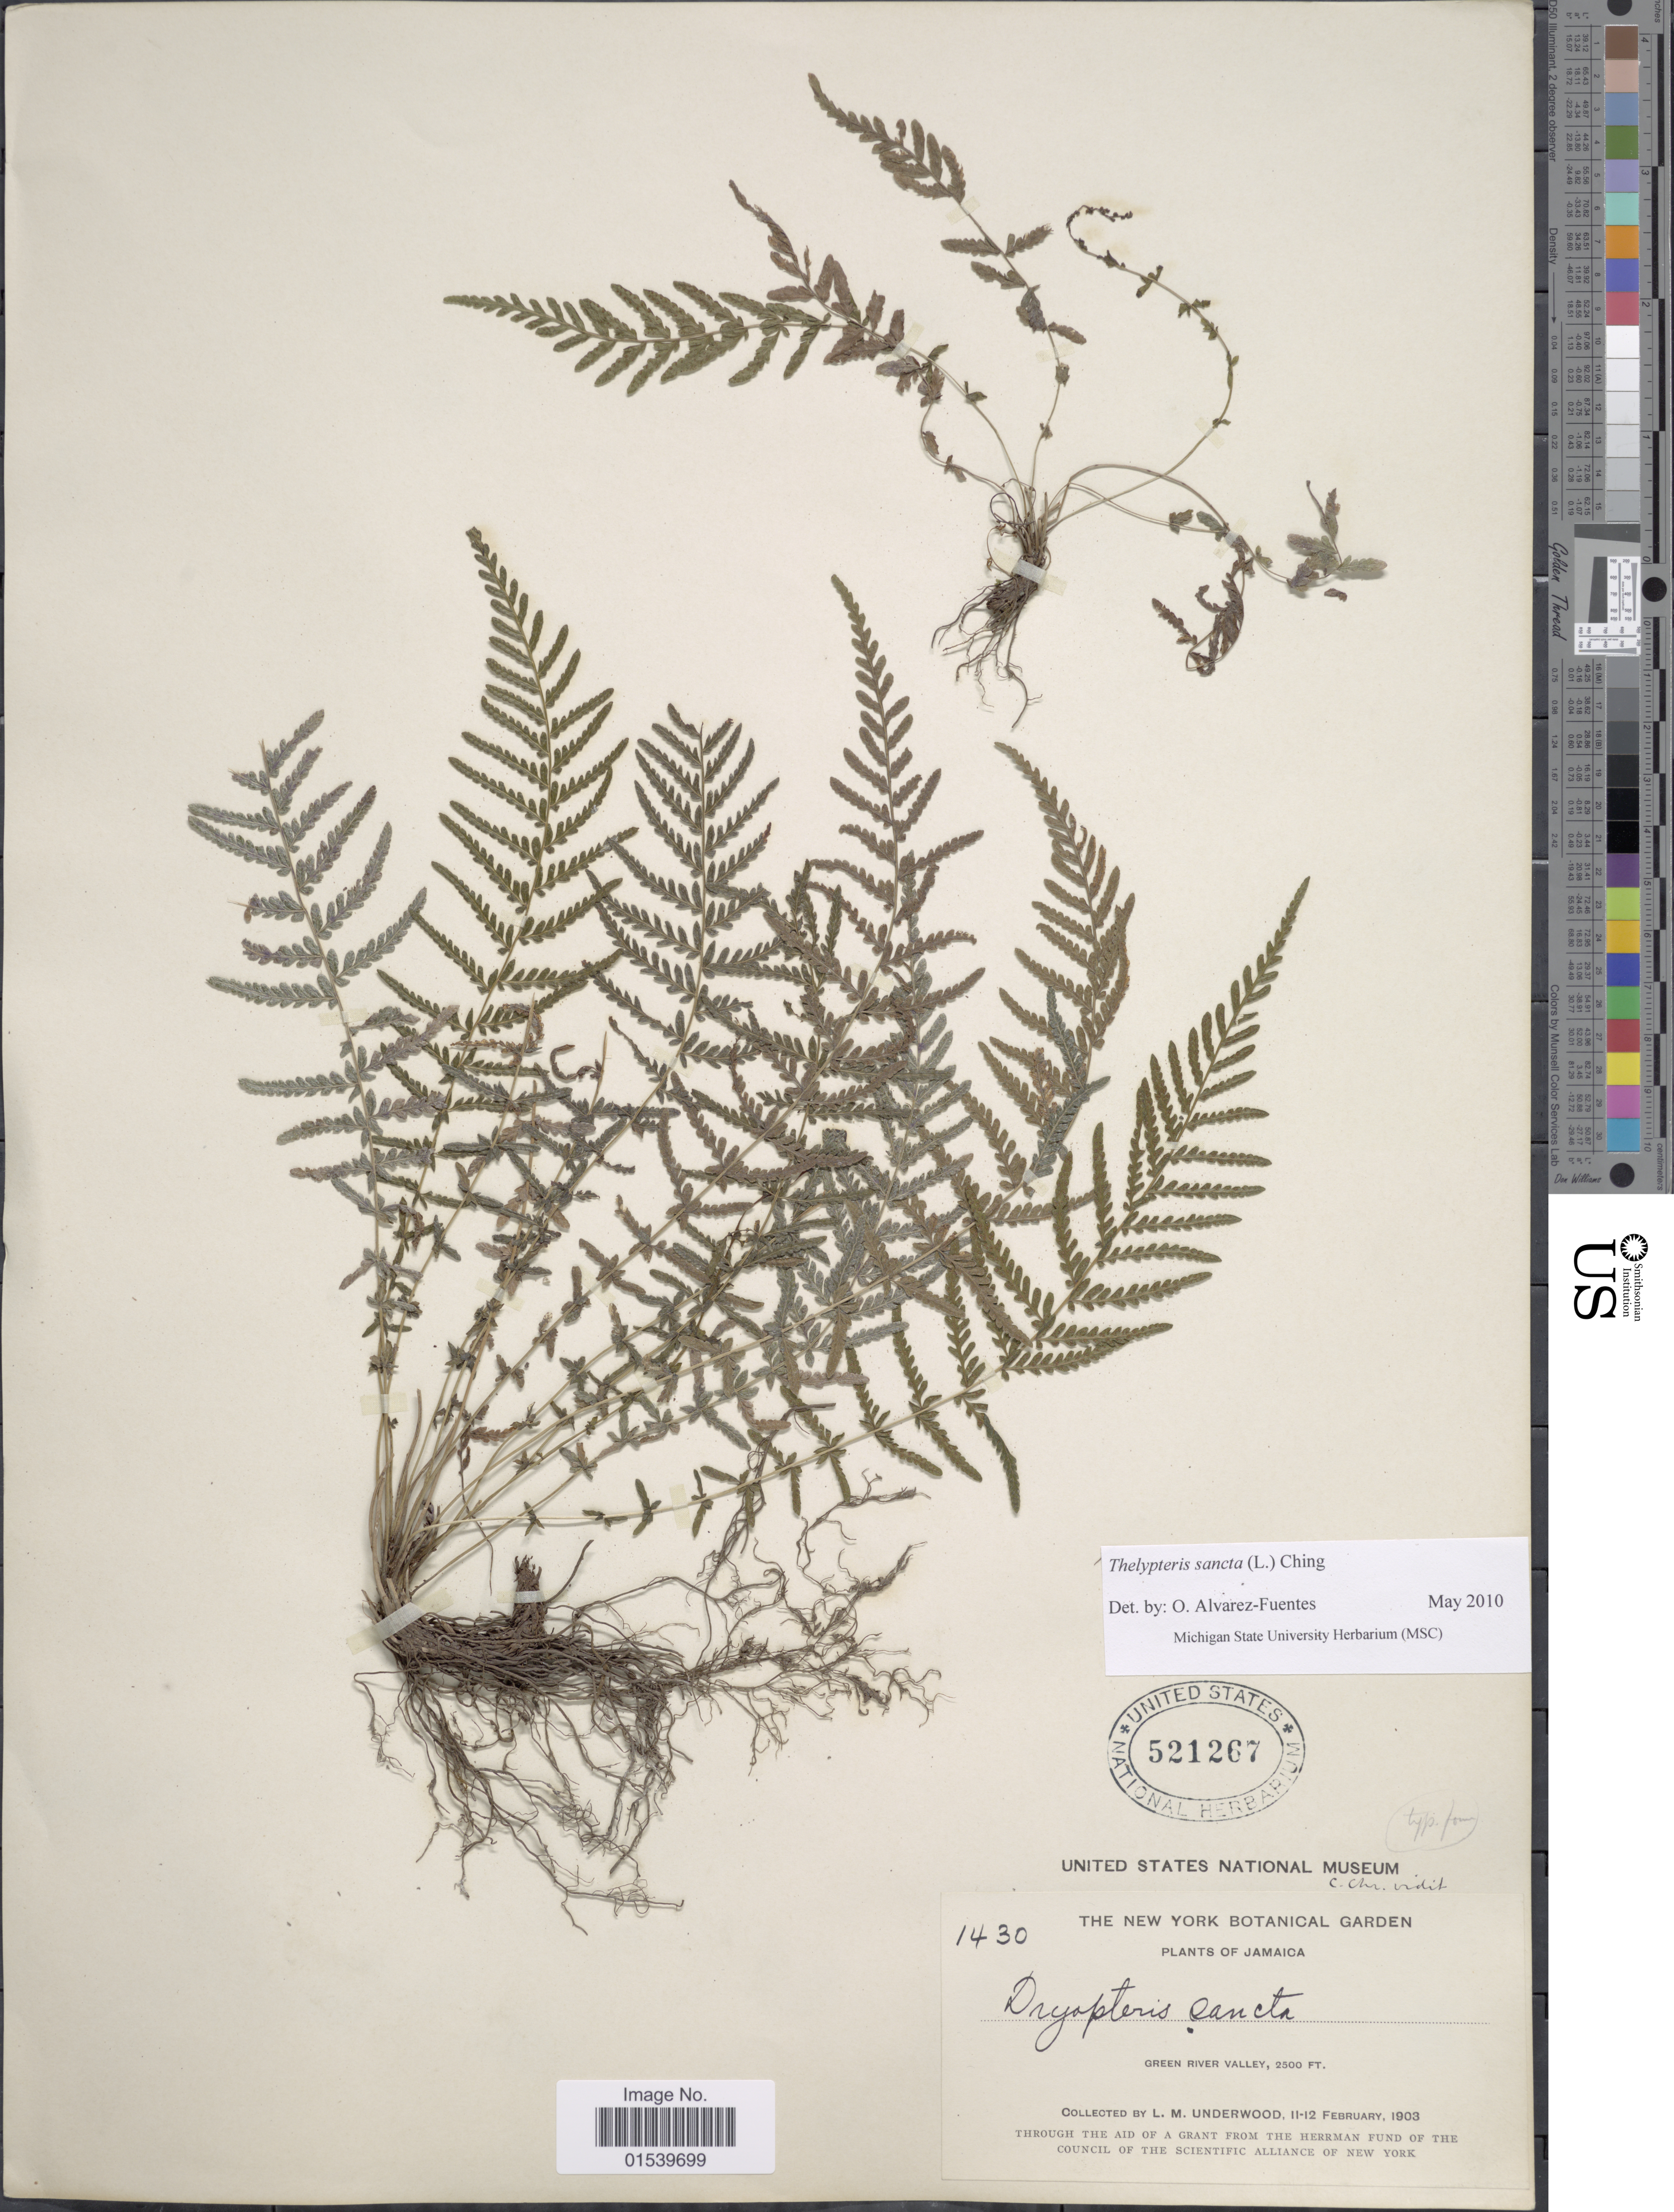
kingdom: Plantae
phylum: Tracheophyta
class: Polypodiopsida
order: Polypodiales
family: Thelypteridaceae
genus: Amauropelta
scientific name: Amauropelta sancta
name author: (L.) Pic. Serm.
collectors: L. M. Underwood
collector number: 1430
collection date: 1903-02-11/1903-02-12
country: Jamaica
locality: Green River Valley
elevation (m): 762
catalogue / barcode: US 521267